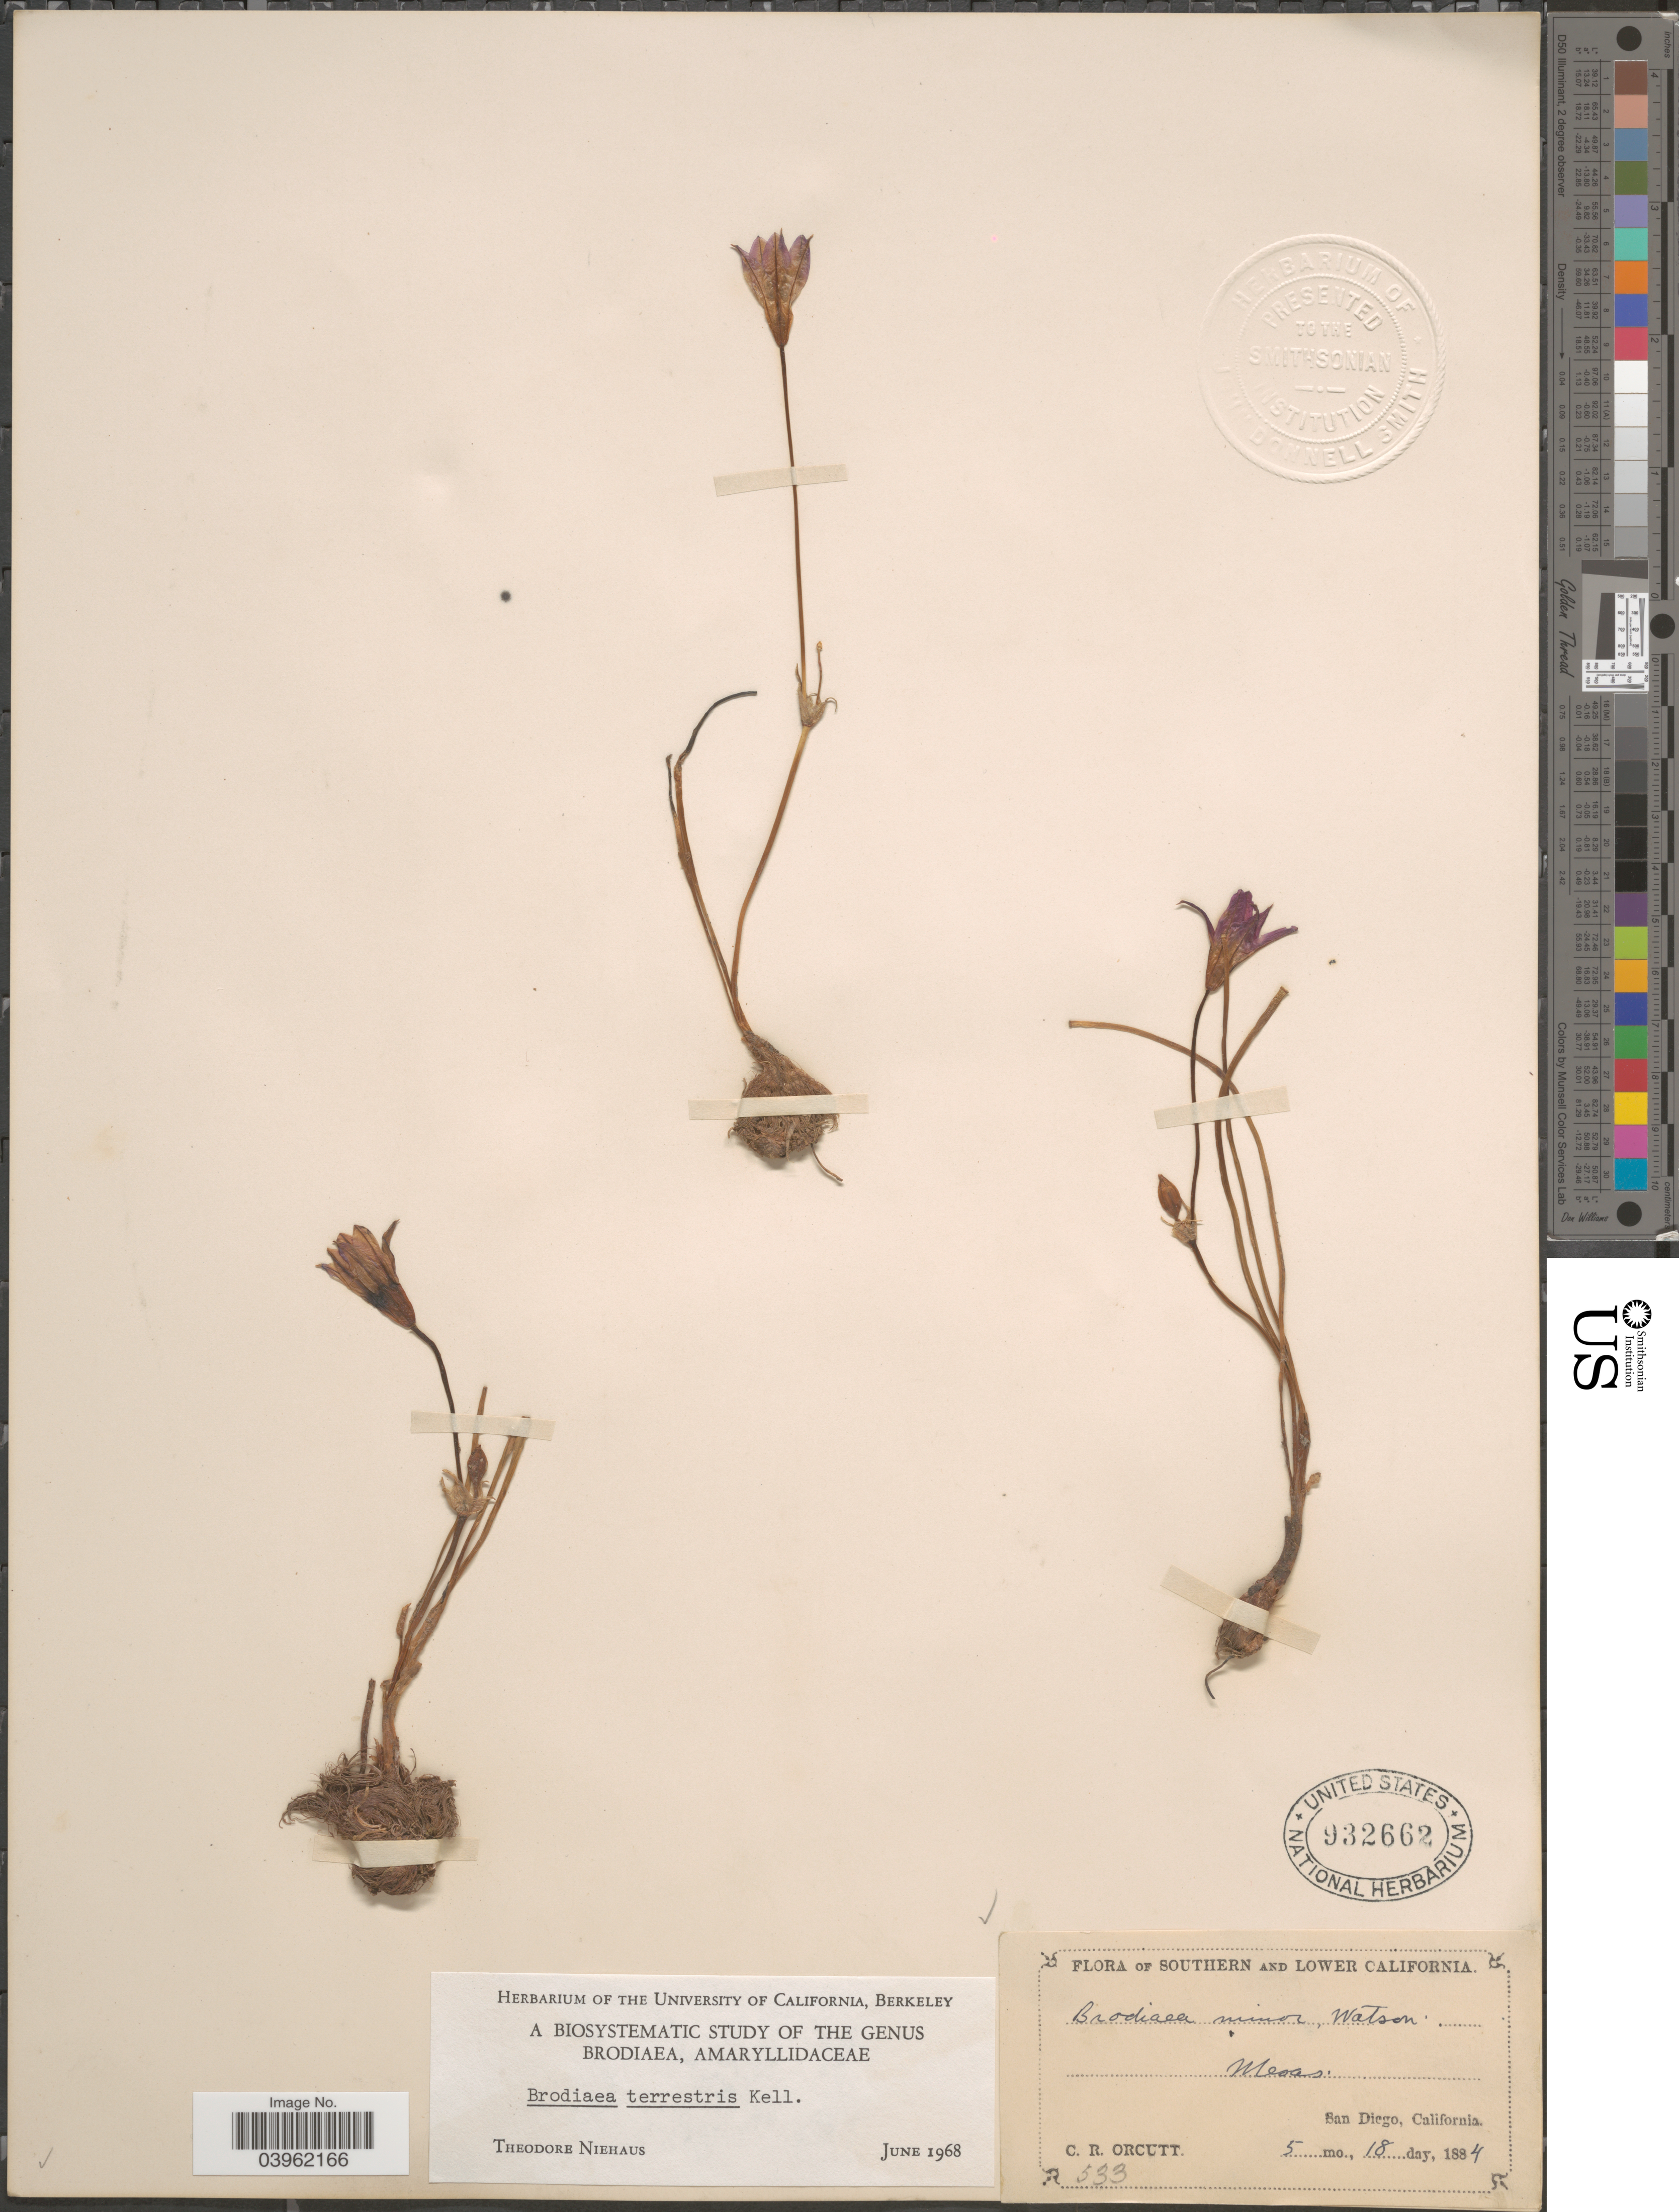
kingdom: Plantae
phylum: Tracheophyta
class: Liliopsida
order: Asparagales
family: Asparagaceae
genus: Brodiaea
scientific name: Brodiaea terrestris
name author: Kellogg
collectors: C. R. Orcutt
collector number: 533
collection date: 1884-05-18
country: United States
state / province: California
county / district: San Diego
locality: San Diego.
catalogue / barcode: US 932662